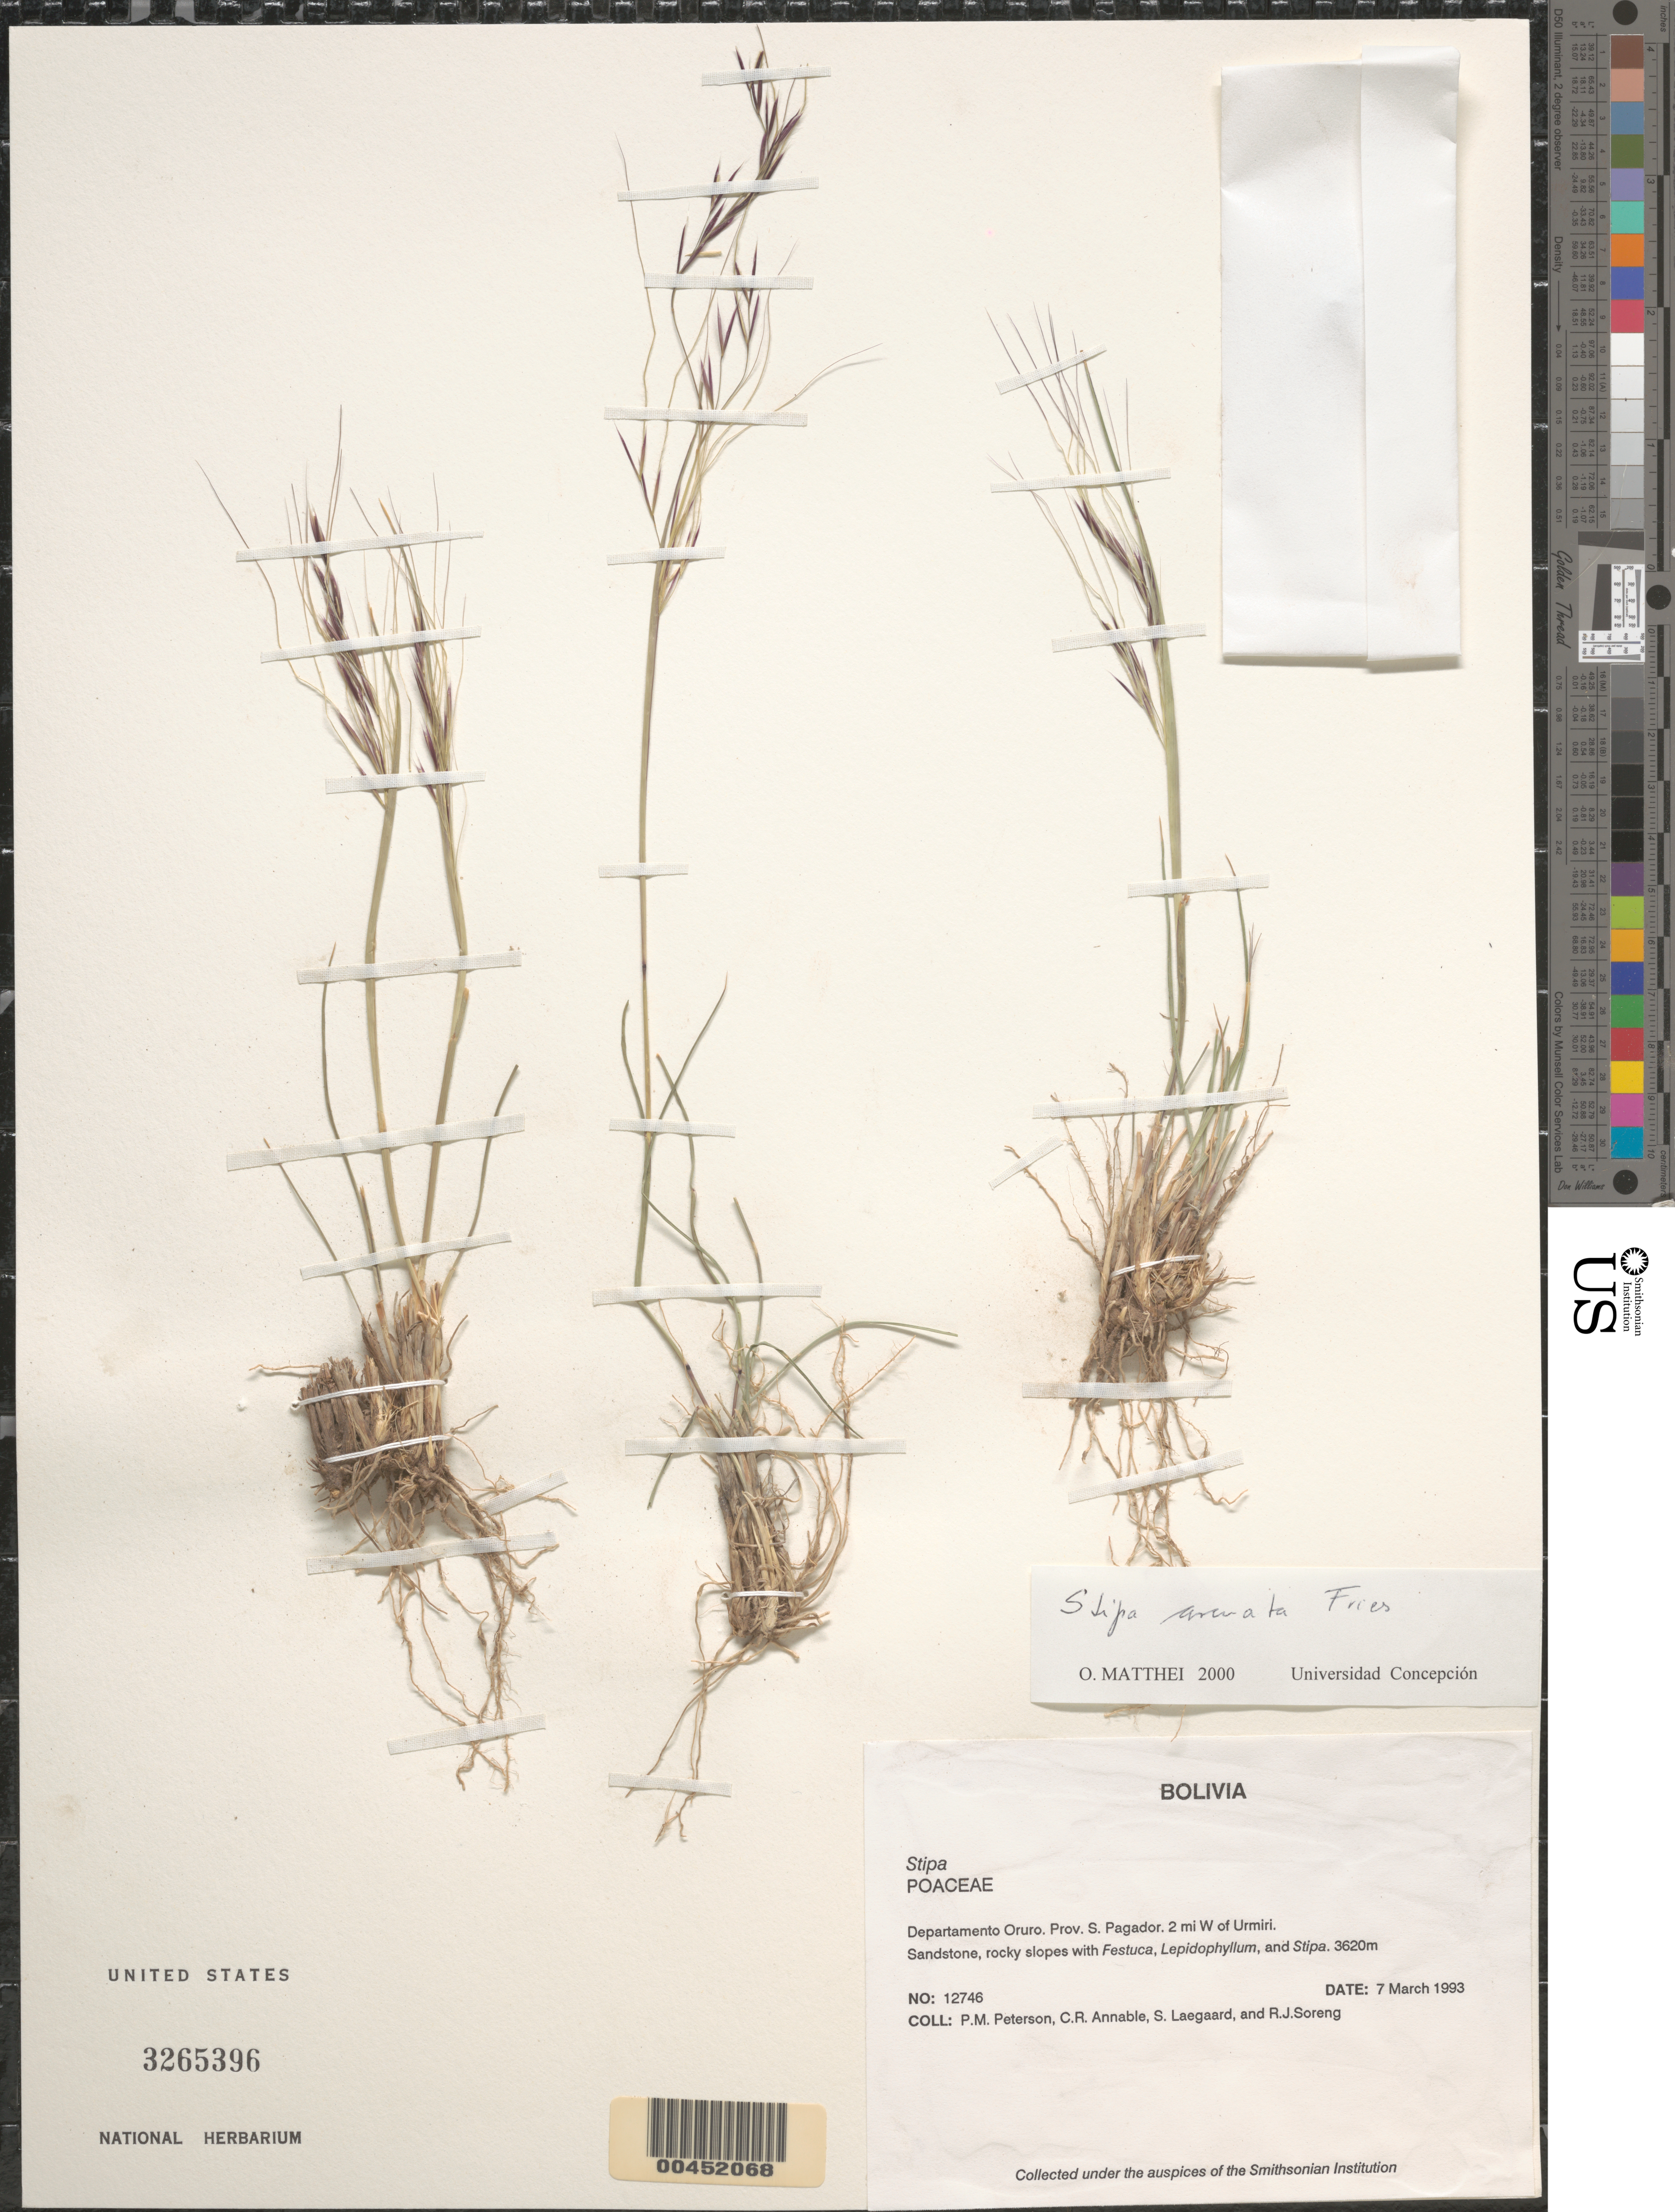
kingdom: Plantae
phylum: Tracheophyta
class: Liliopsida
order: Poales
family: Poaceae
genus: Stipa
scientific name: Stipa sp.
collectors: P. M. Peterson, C. R. Annable, S. Lægaard & R. J. Soreng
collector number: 12746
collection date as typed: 07 Mar 1993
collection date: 1993-03-07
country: Bolivia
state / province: Oruro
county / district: Sebastián Pagador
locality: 2 mi W ofUrmiri.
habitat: Sandstone, rocky slopes with Festuca, Lepidophyllum, and Stipa.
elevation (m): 3620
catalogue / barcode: US 3265396